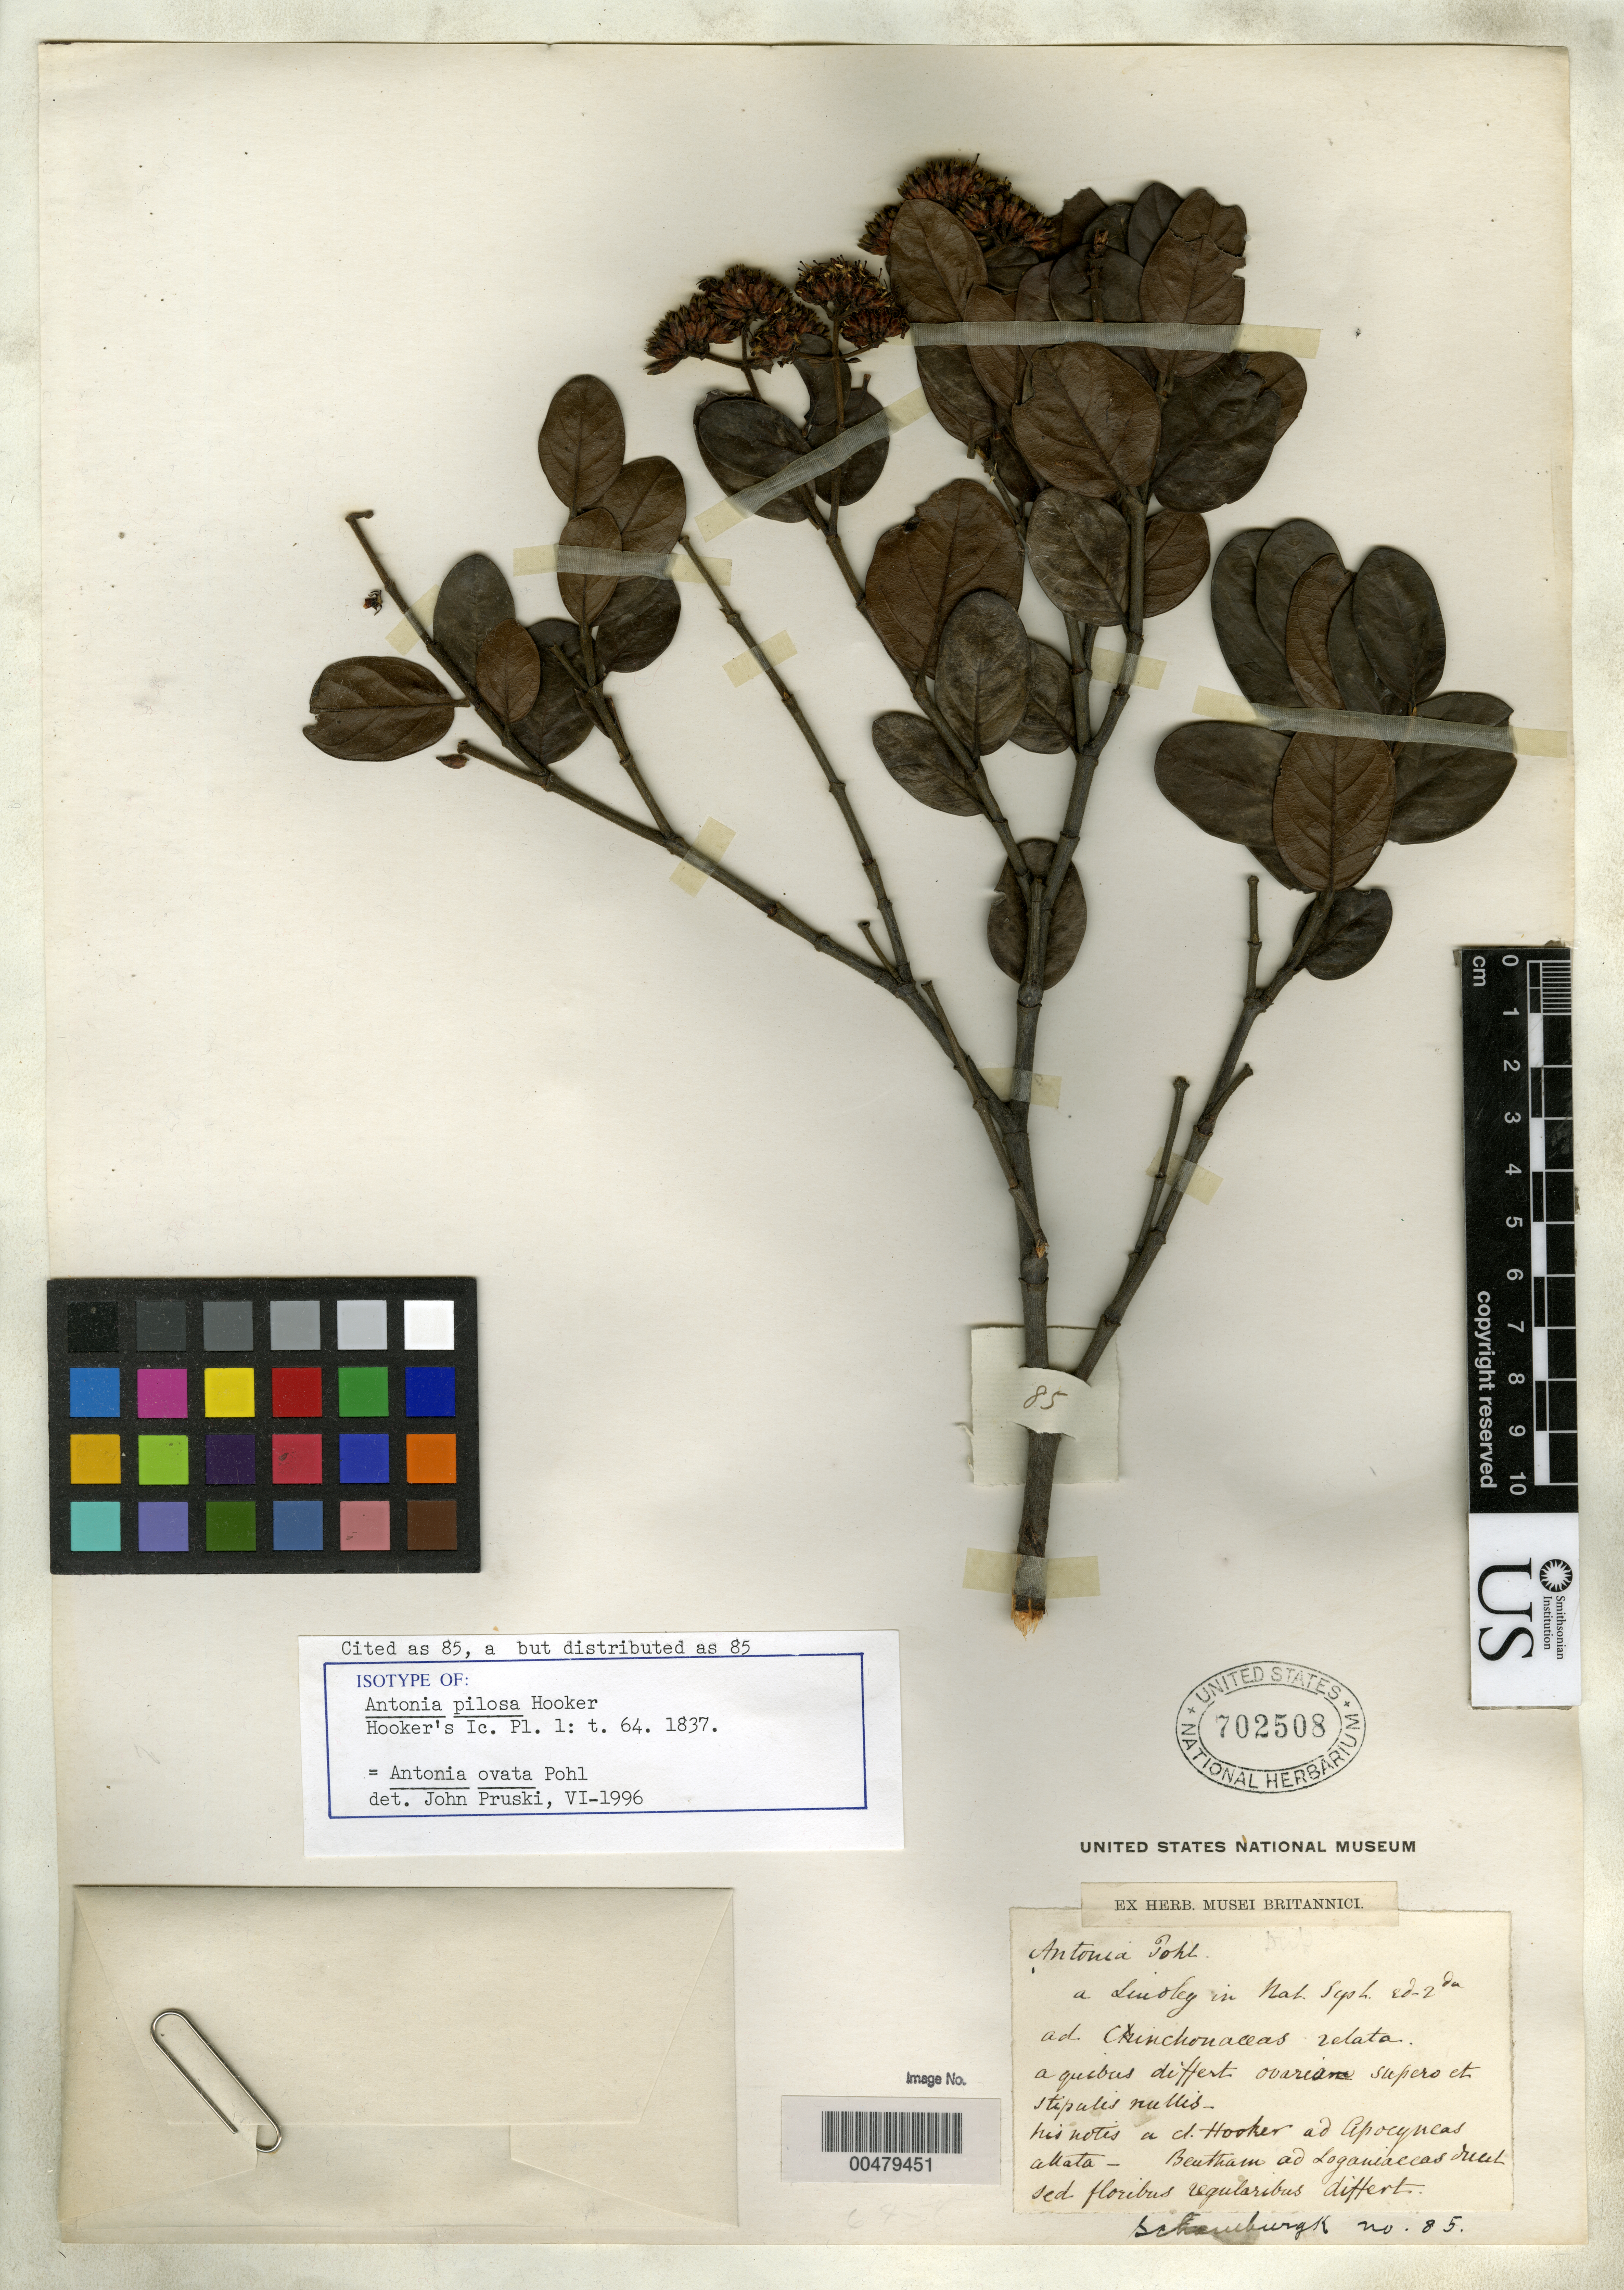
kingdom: Plantae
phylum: Tracheophyta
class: Magnoliopsida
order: Gentianales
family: Loganiaceae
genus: Antonia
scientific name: Antonia pilosa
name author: Hook.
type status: Isotype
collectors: M. R. Schomburgk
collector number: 85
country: Guyana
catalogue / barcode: US 702508